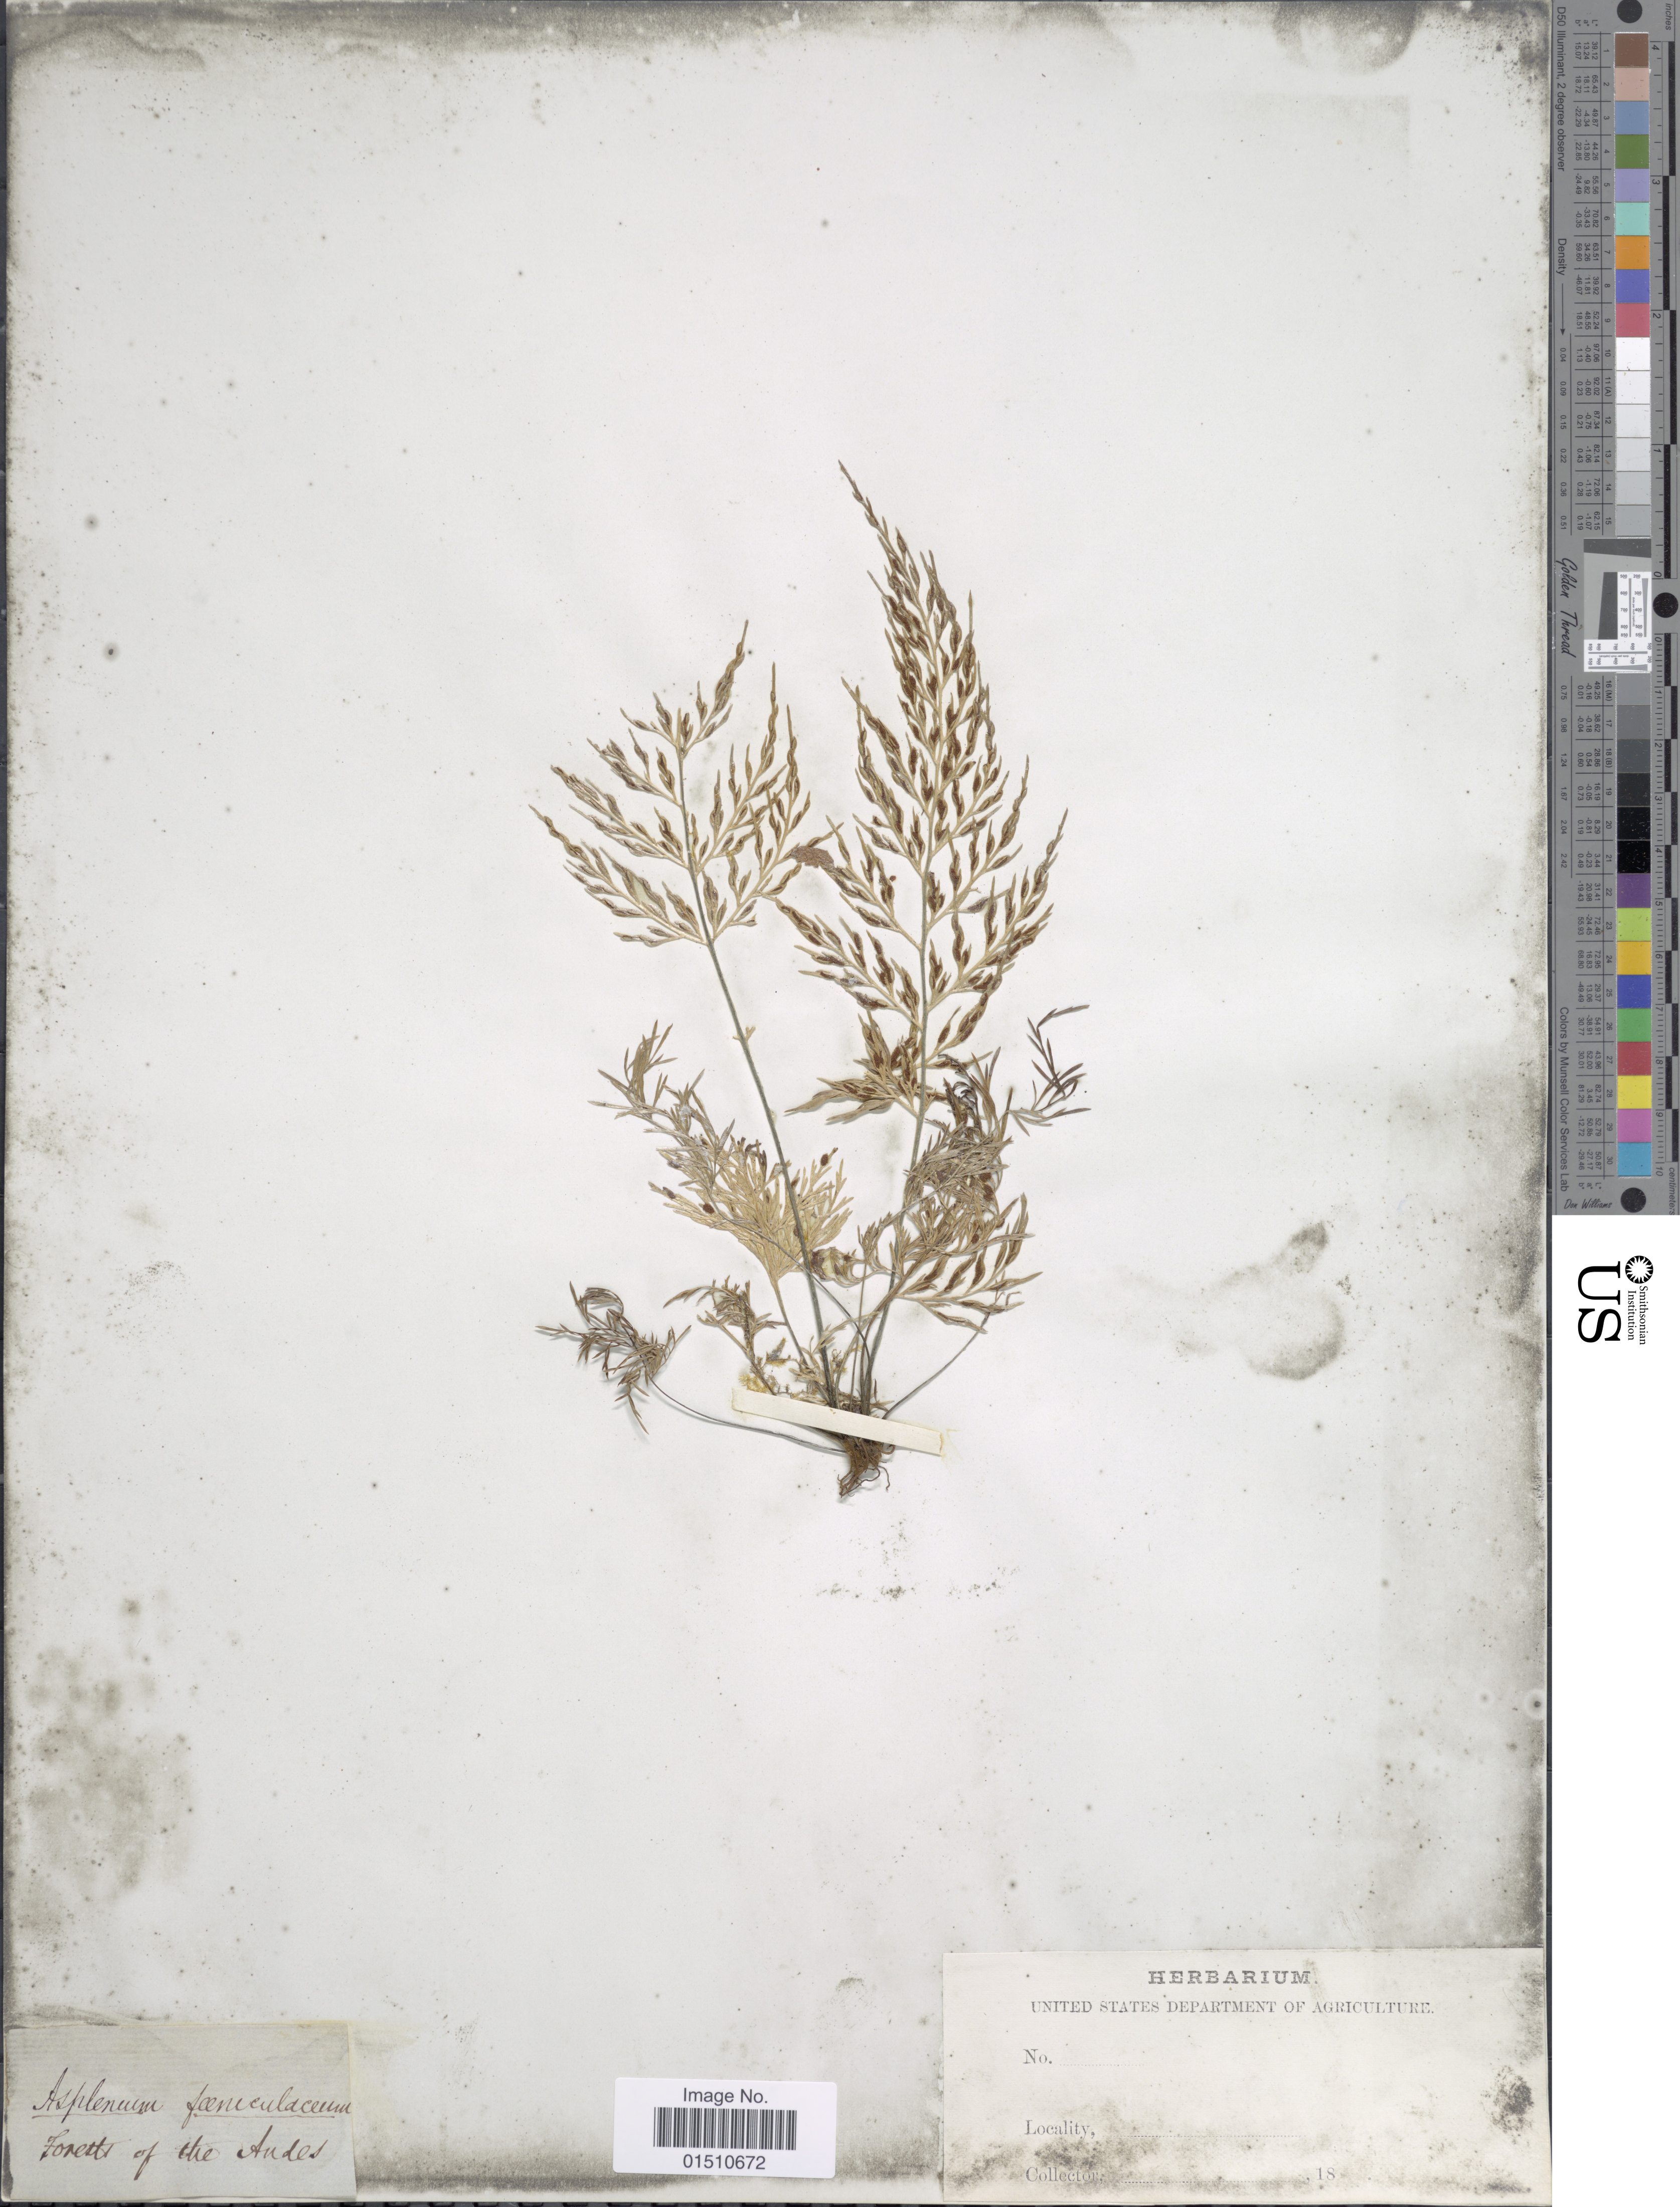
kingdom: Plantae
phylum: Tracheophyta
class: Polypodiopsida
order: Polypodiales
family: Aspleniaceae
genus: Asplenium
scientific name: Asplenium cuspidatum var. foeniculaceum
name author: (Kunth) C.V. Morton & Lellinger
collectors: United States Department of Agriculture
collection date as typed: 18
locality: Forests of the Andes.